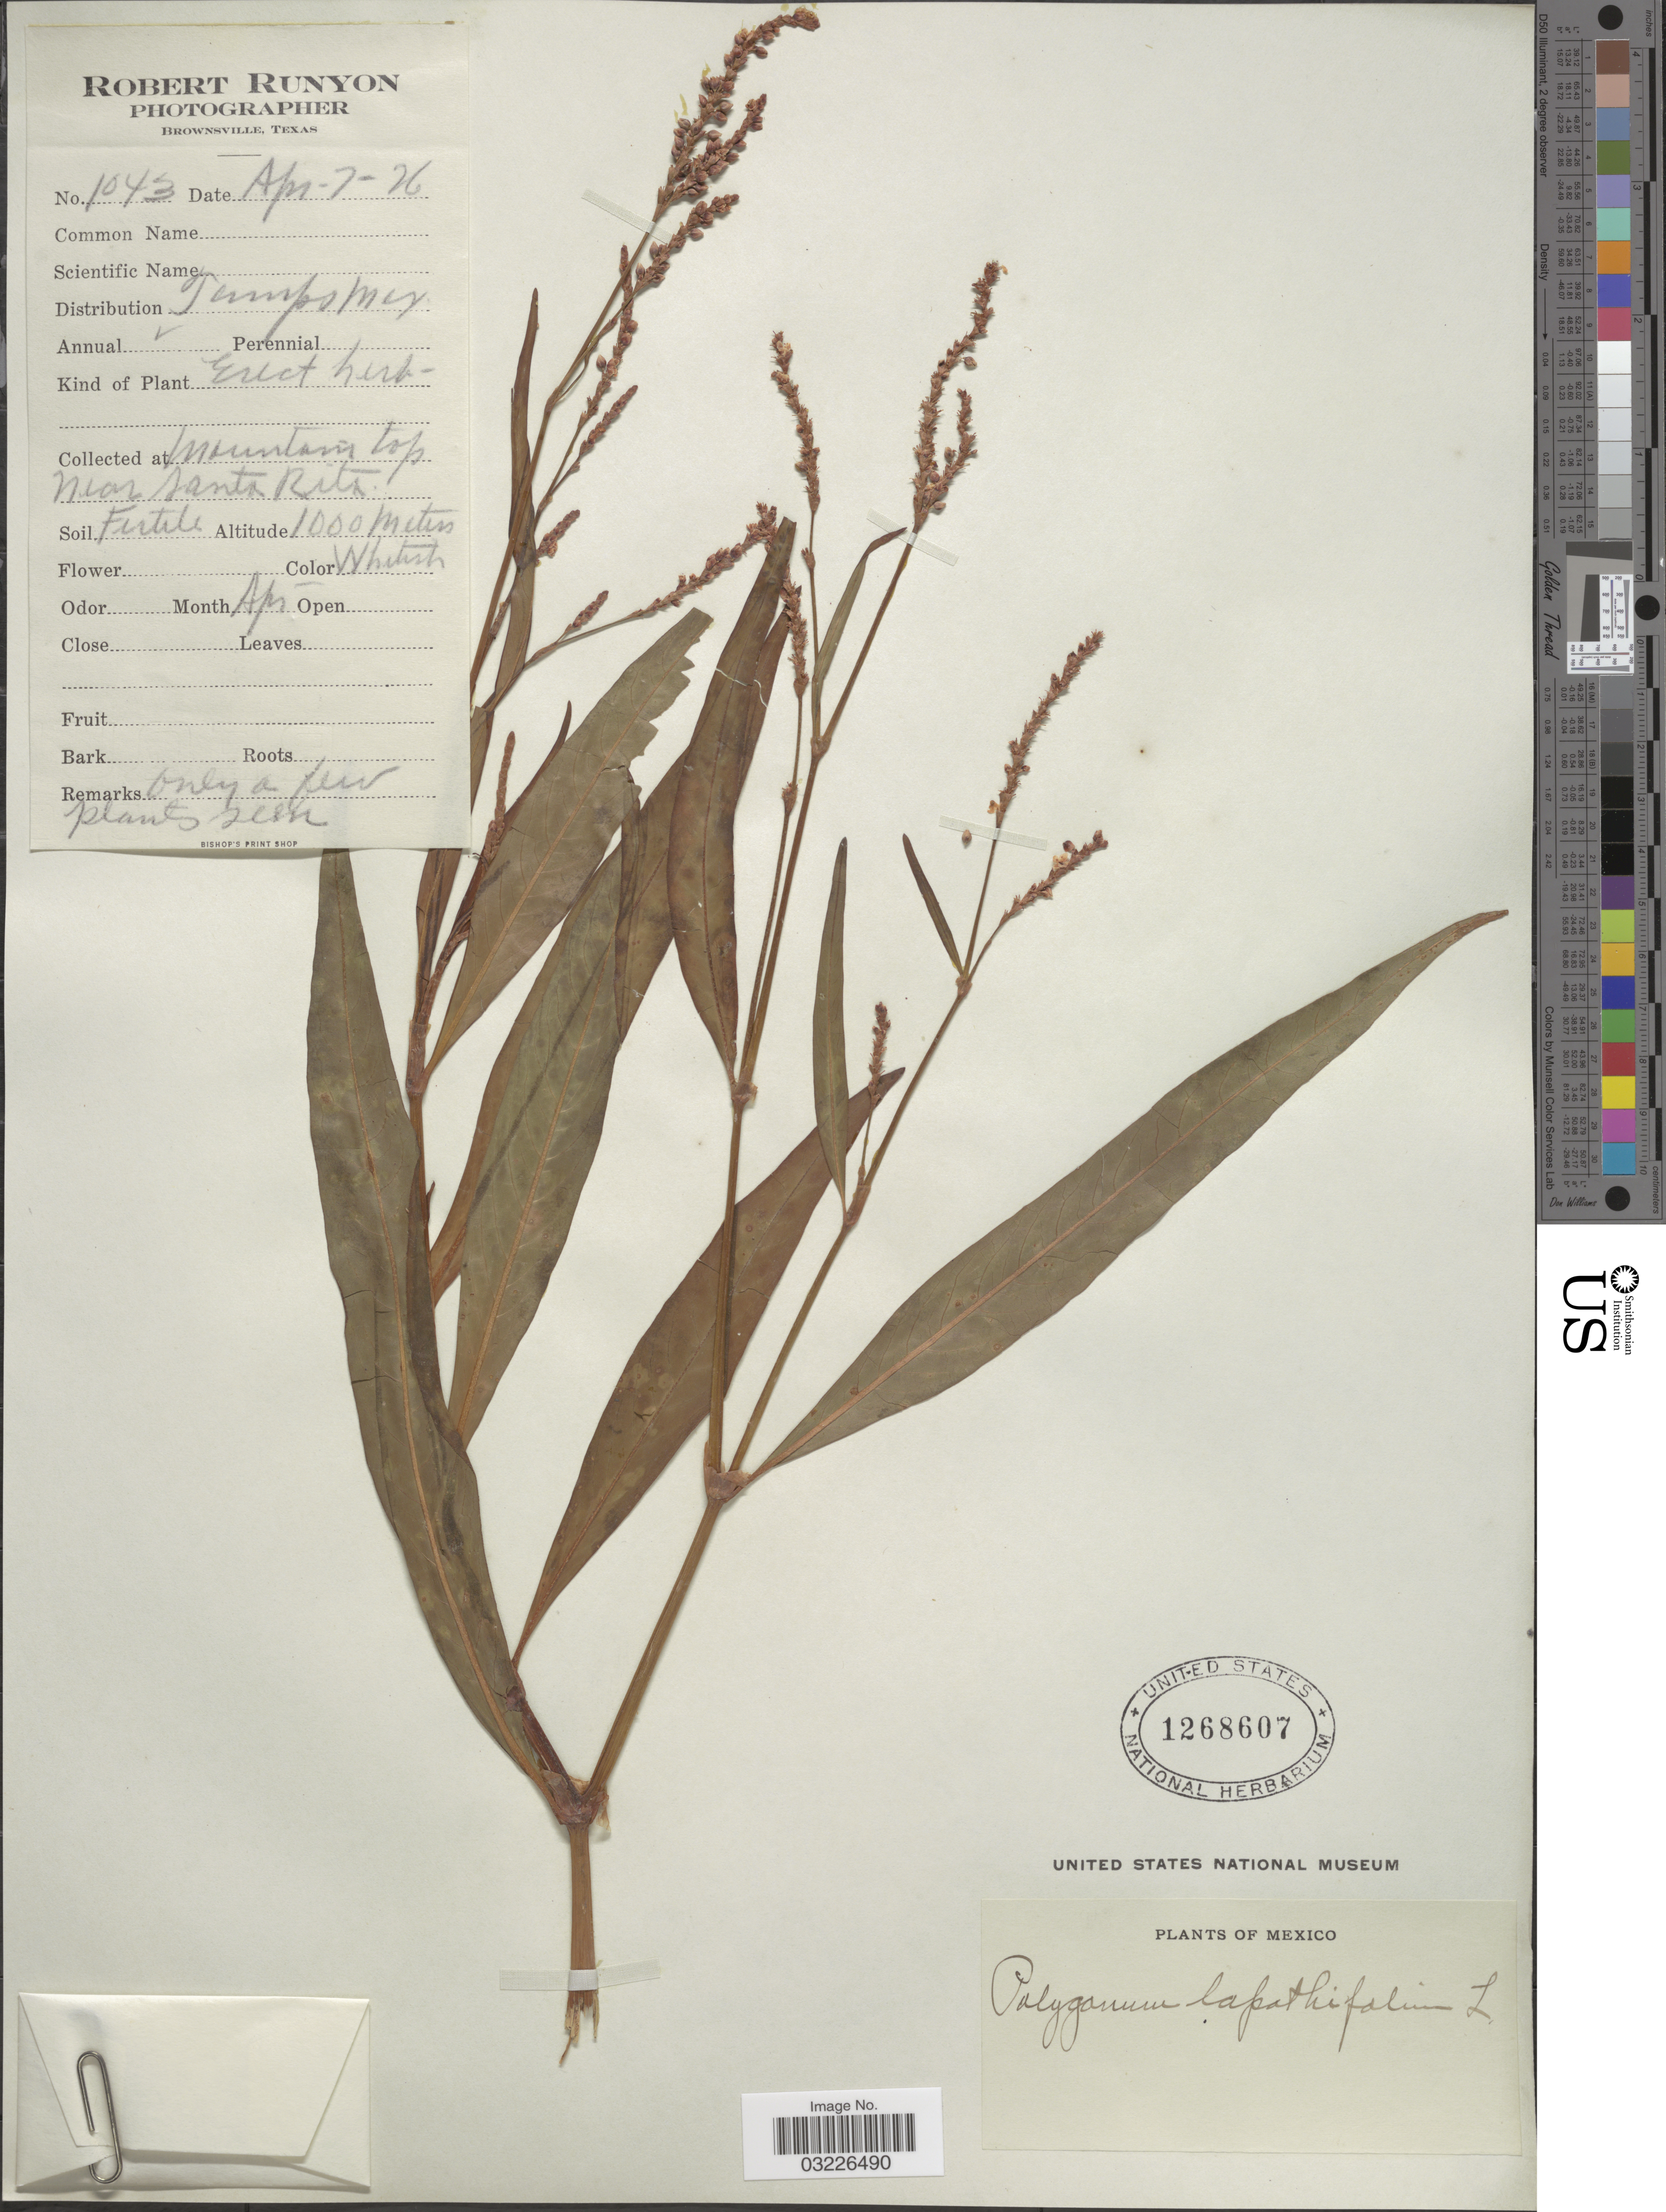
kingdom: Plantae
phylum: Tracheophyta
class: Magnoliopsida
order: Caryophyllales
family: Polygonaceae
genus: Polygonum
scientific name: Polygonum lapathifolium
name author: L.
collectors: R. Runyon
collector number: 1043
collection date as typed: Transcribed d/m/y: 7/4/26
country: Mexico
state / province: Tamaulipas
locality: Tamps Mex. Mountain top near Santa Rita.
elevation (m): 1000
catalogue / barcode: US 1268607